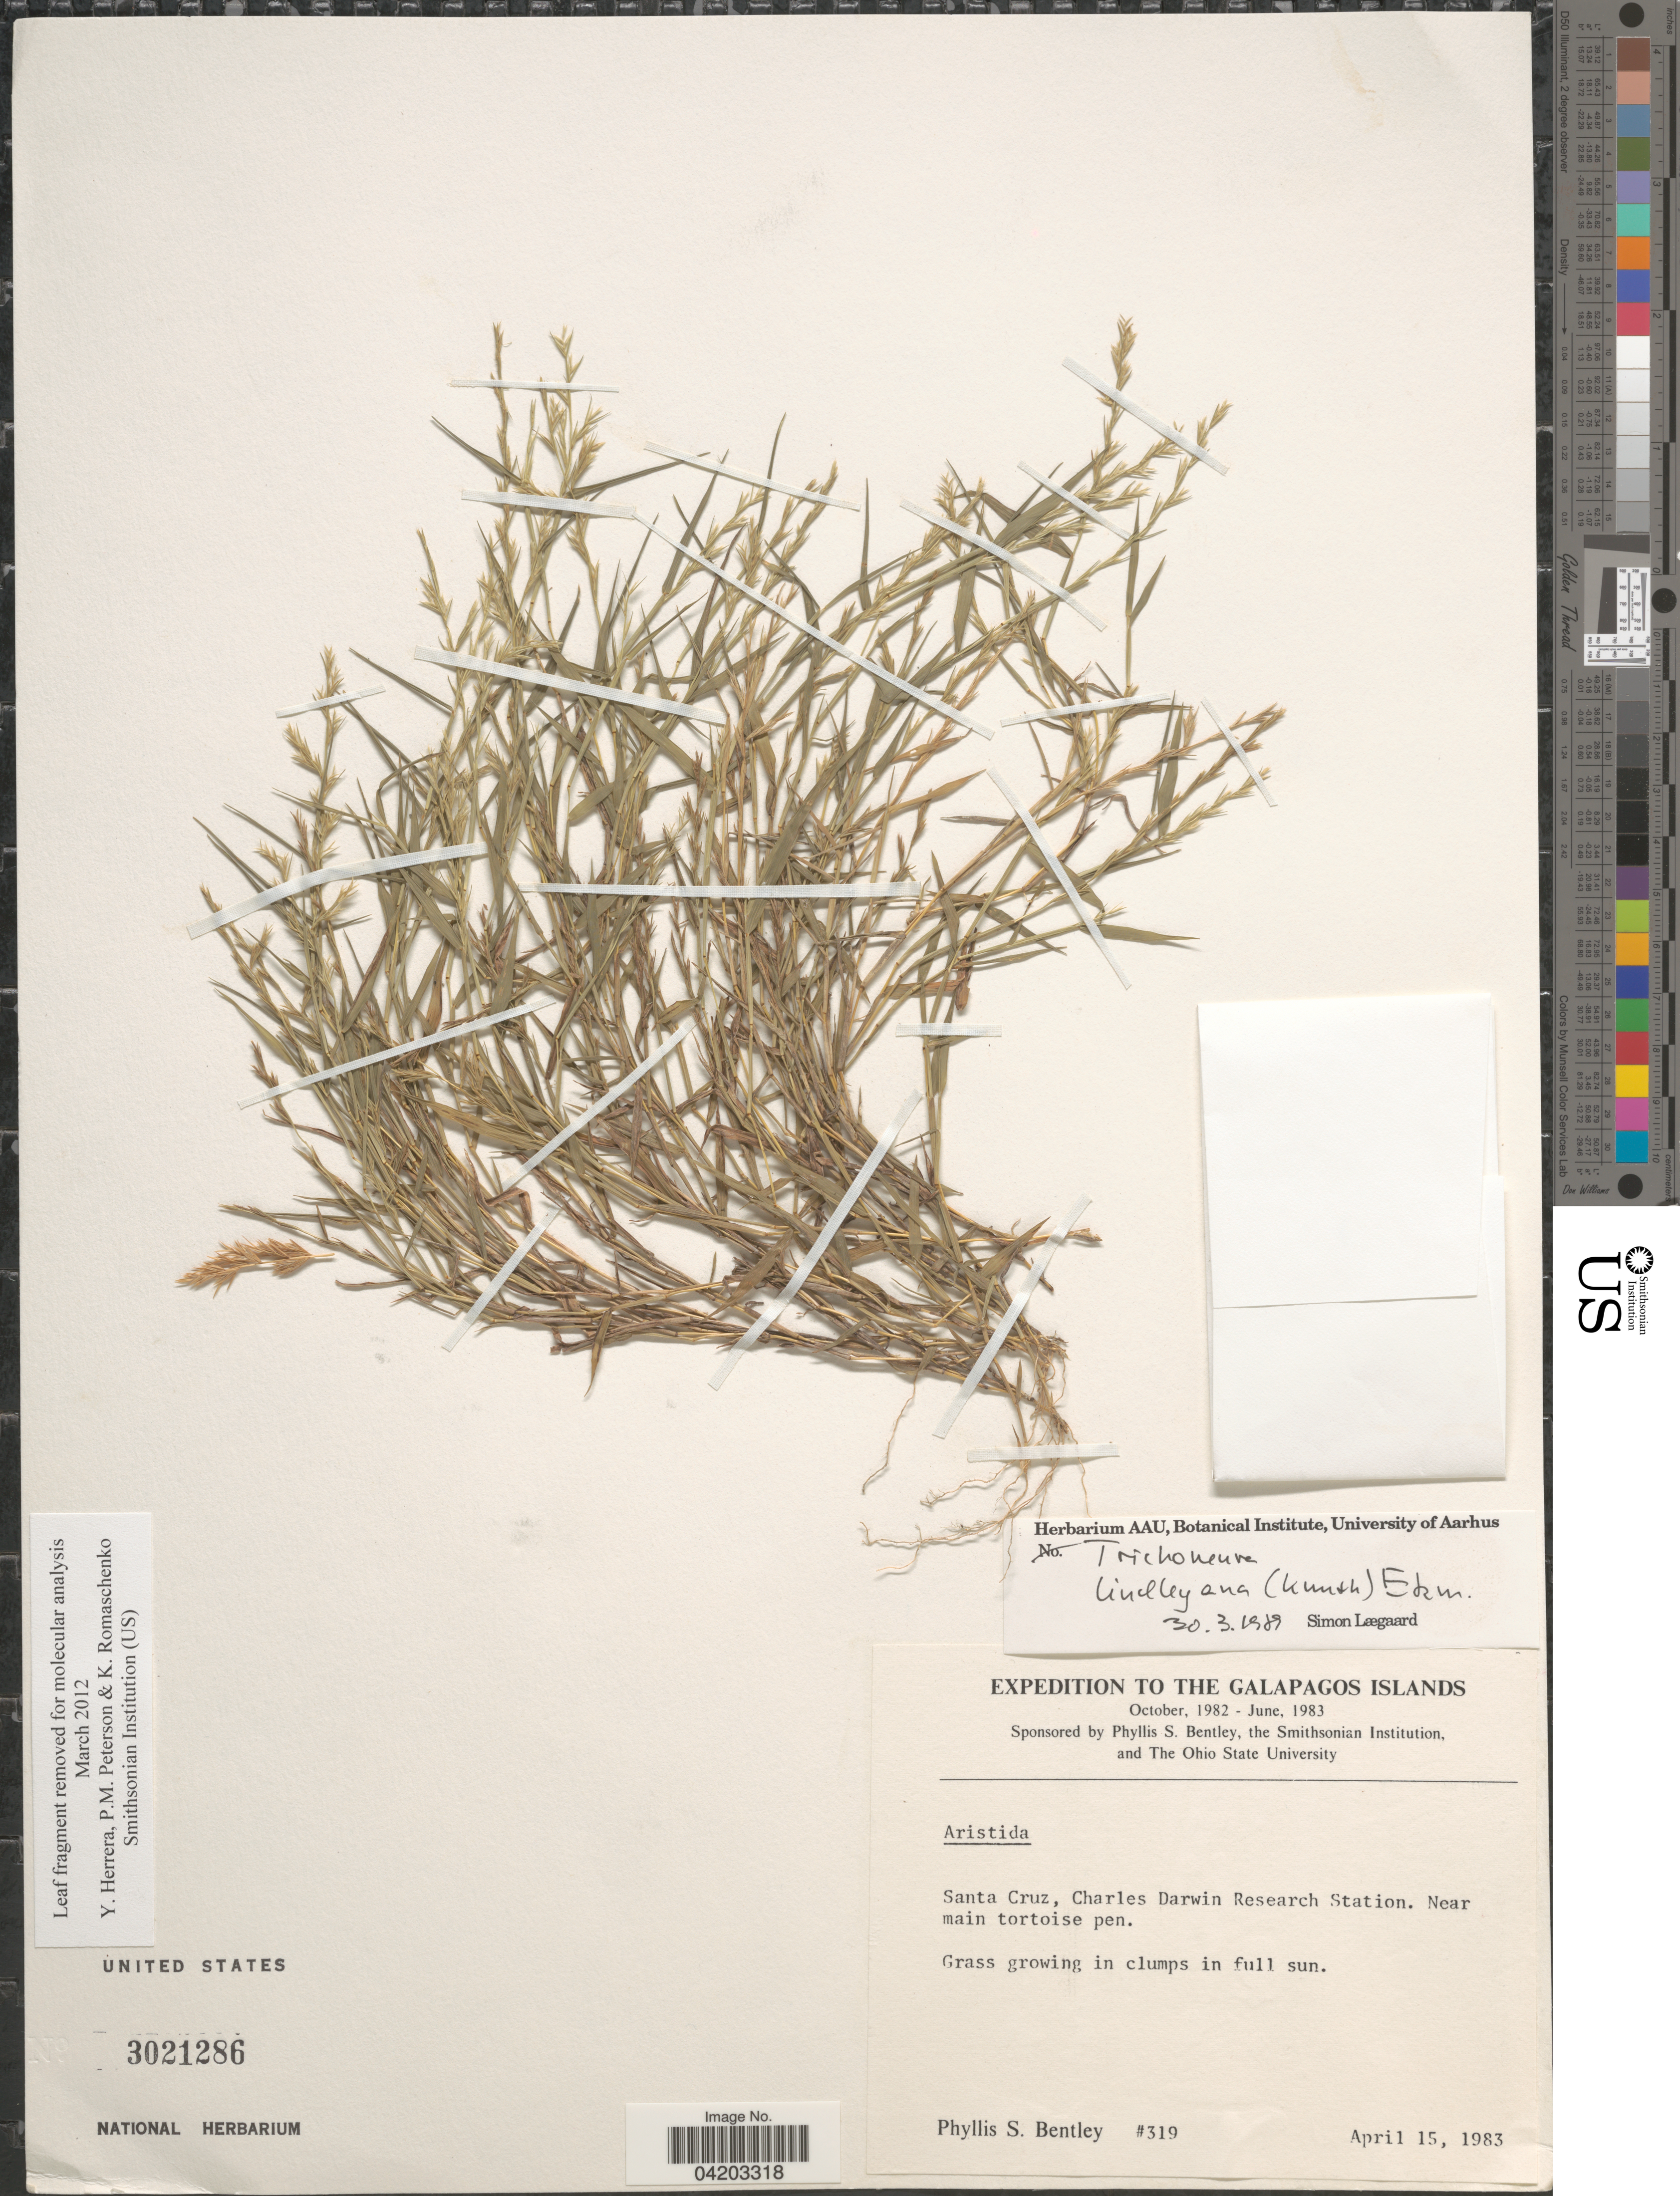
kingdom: Plantae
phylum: Tracheophyta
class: Liliopsida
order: Poales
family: Poaceae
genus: Trichoneura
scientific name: Trichoneura lindleyana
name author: (Kunth) Ekman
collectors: P. S. Bentley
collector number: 319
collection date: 1983-04-15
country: Ecuador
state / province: Colón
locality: Expedition to the Galapagos Island. Santa Cruz, Charles Darwin Research Station. Near main tortoise pen.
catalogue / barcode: US 3021286